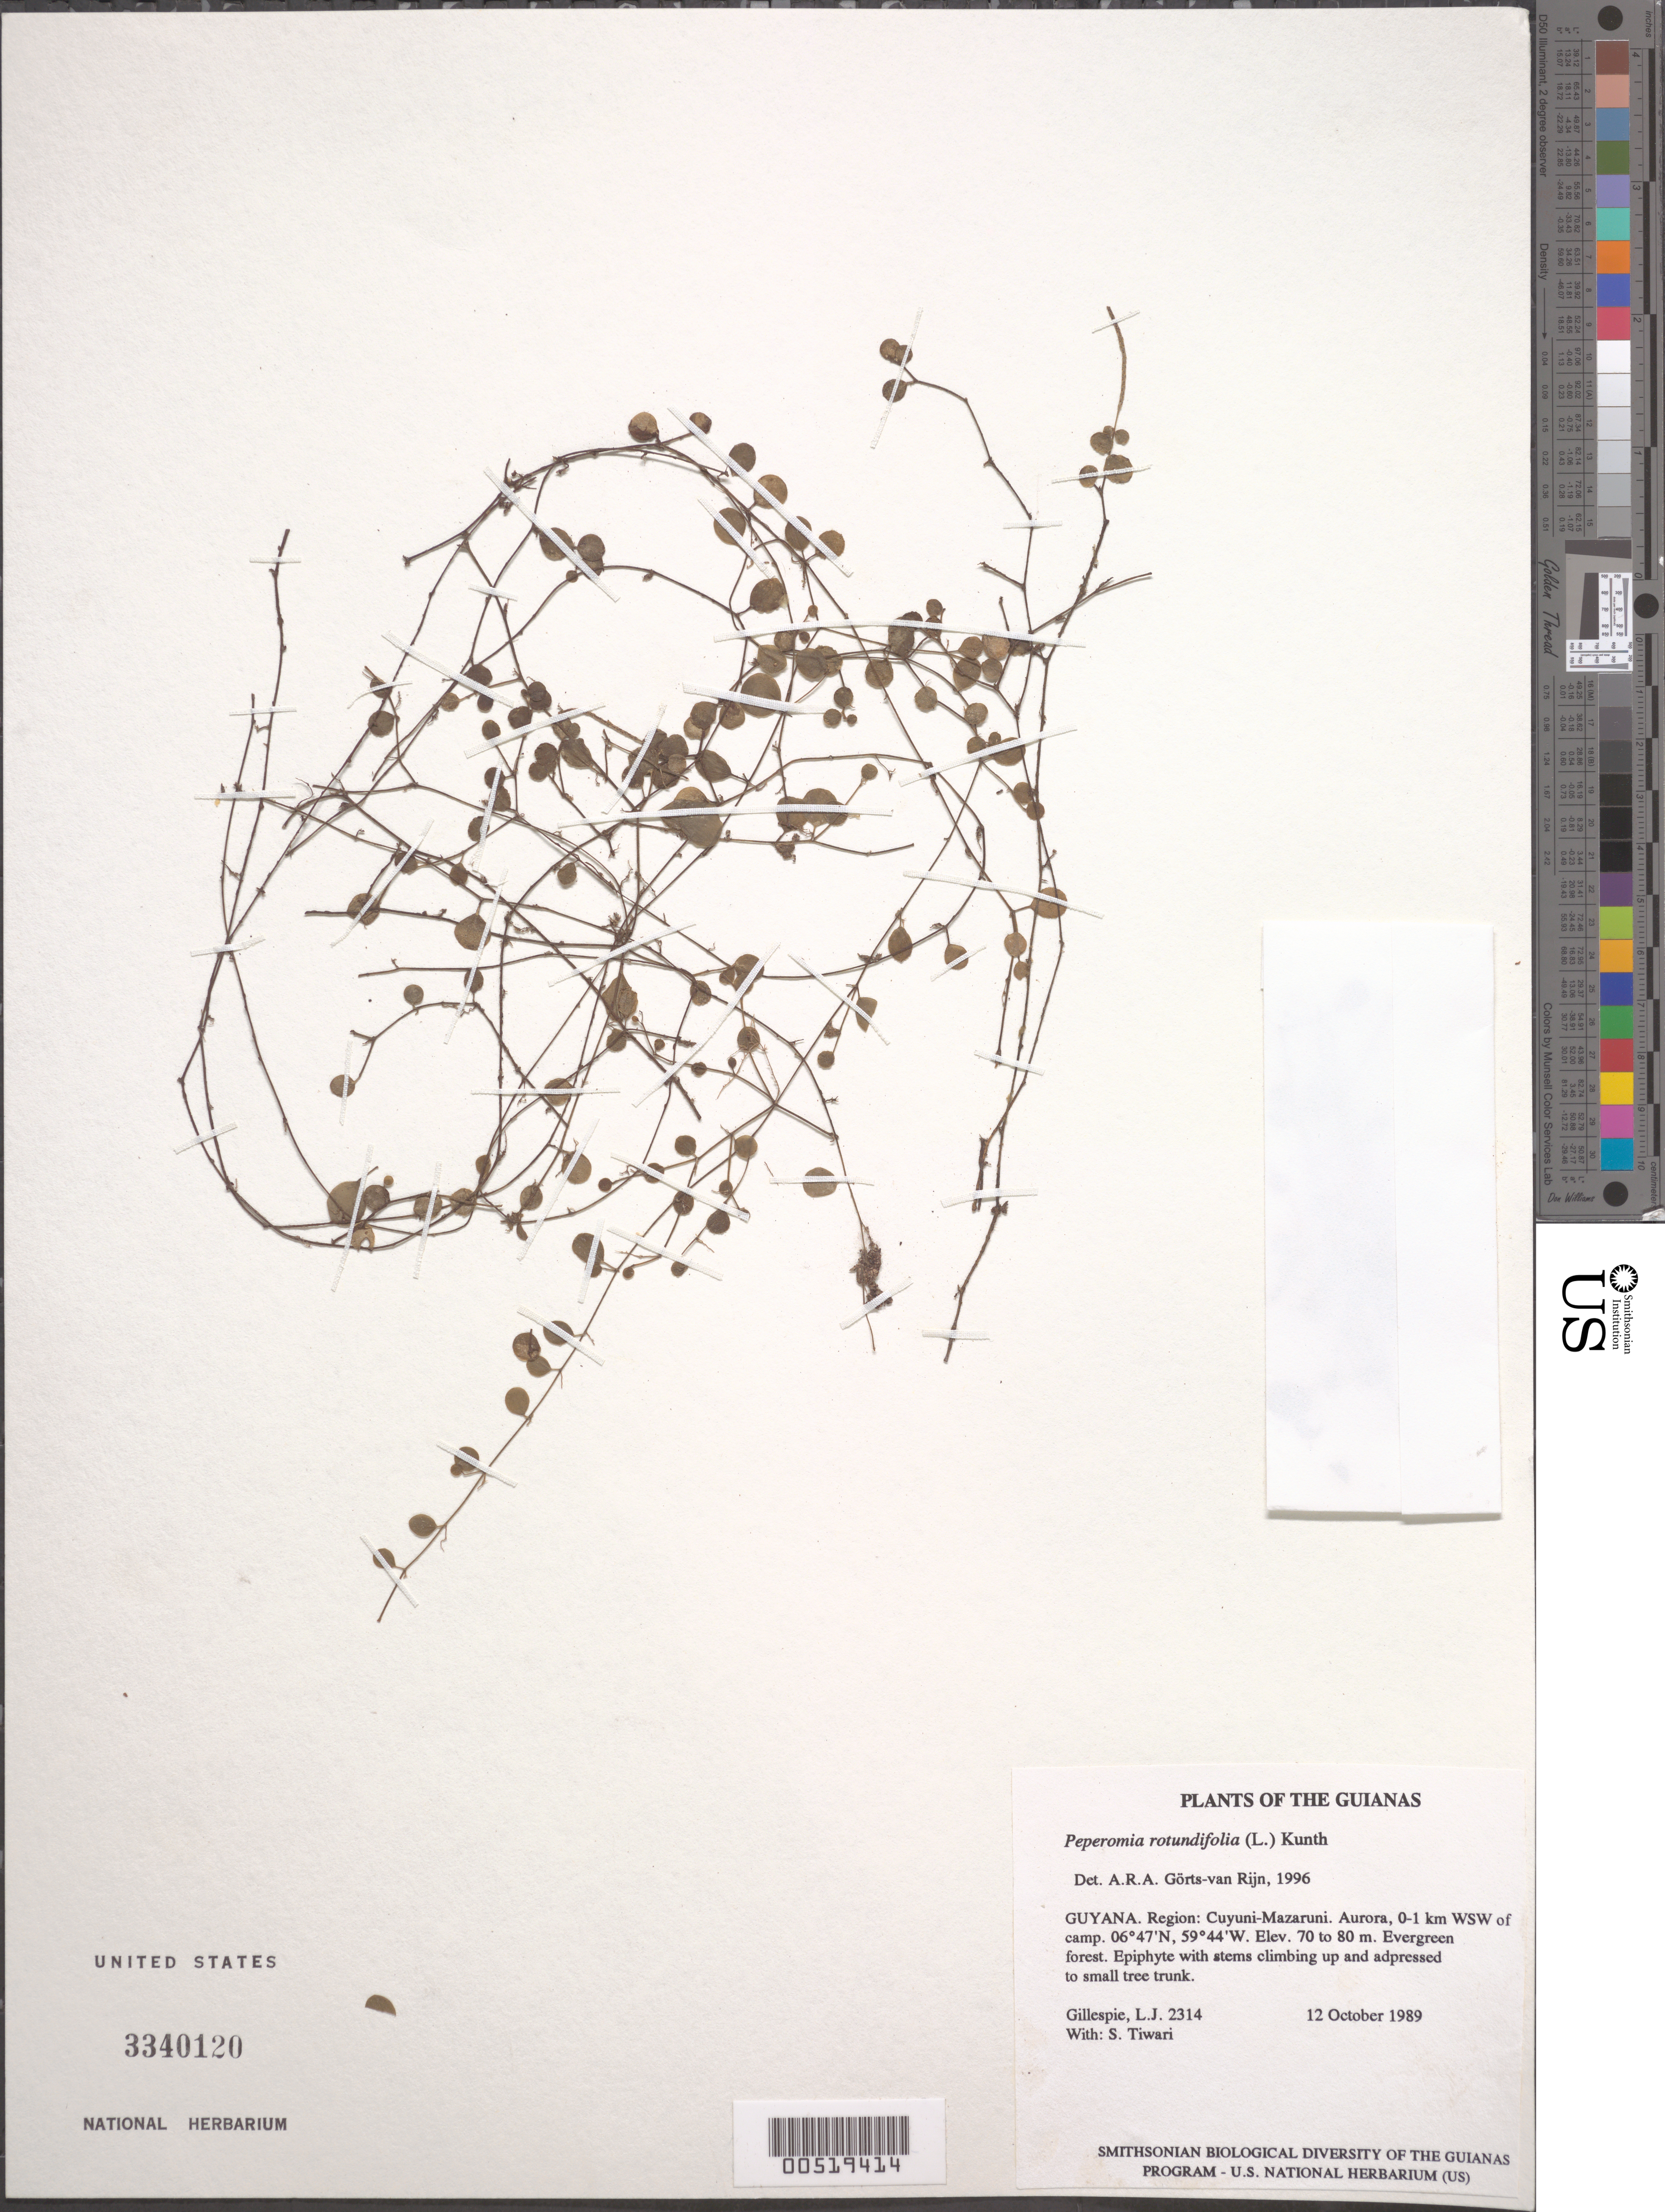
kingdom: Plantae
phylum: Tracheophyta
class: Magnoliopsida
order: Piperales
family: Piperaceae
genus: Peperomia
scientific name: Peperomia rotundifolia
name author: (L.) Kunth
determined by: Görts-van Rijn, A. R. A.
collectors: L. J. Gillespie & S. Tiwari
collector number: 2314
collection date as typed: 12 October 1989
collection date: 1989-10-12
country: Guyana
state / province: Cuyuni-Mazaruni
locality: Aurora, 0-1 km WSW of camp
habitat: Evergreen forest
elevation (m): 70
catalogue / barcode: US 3340120